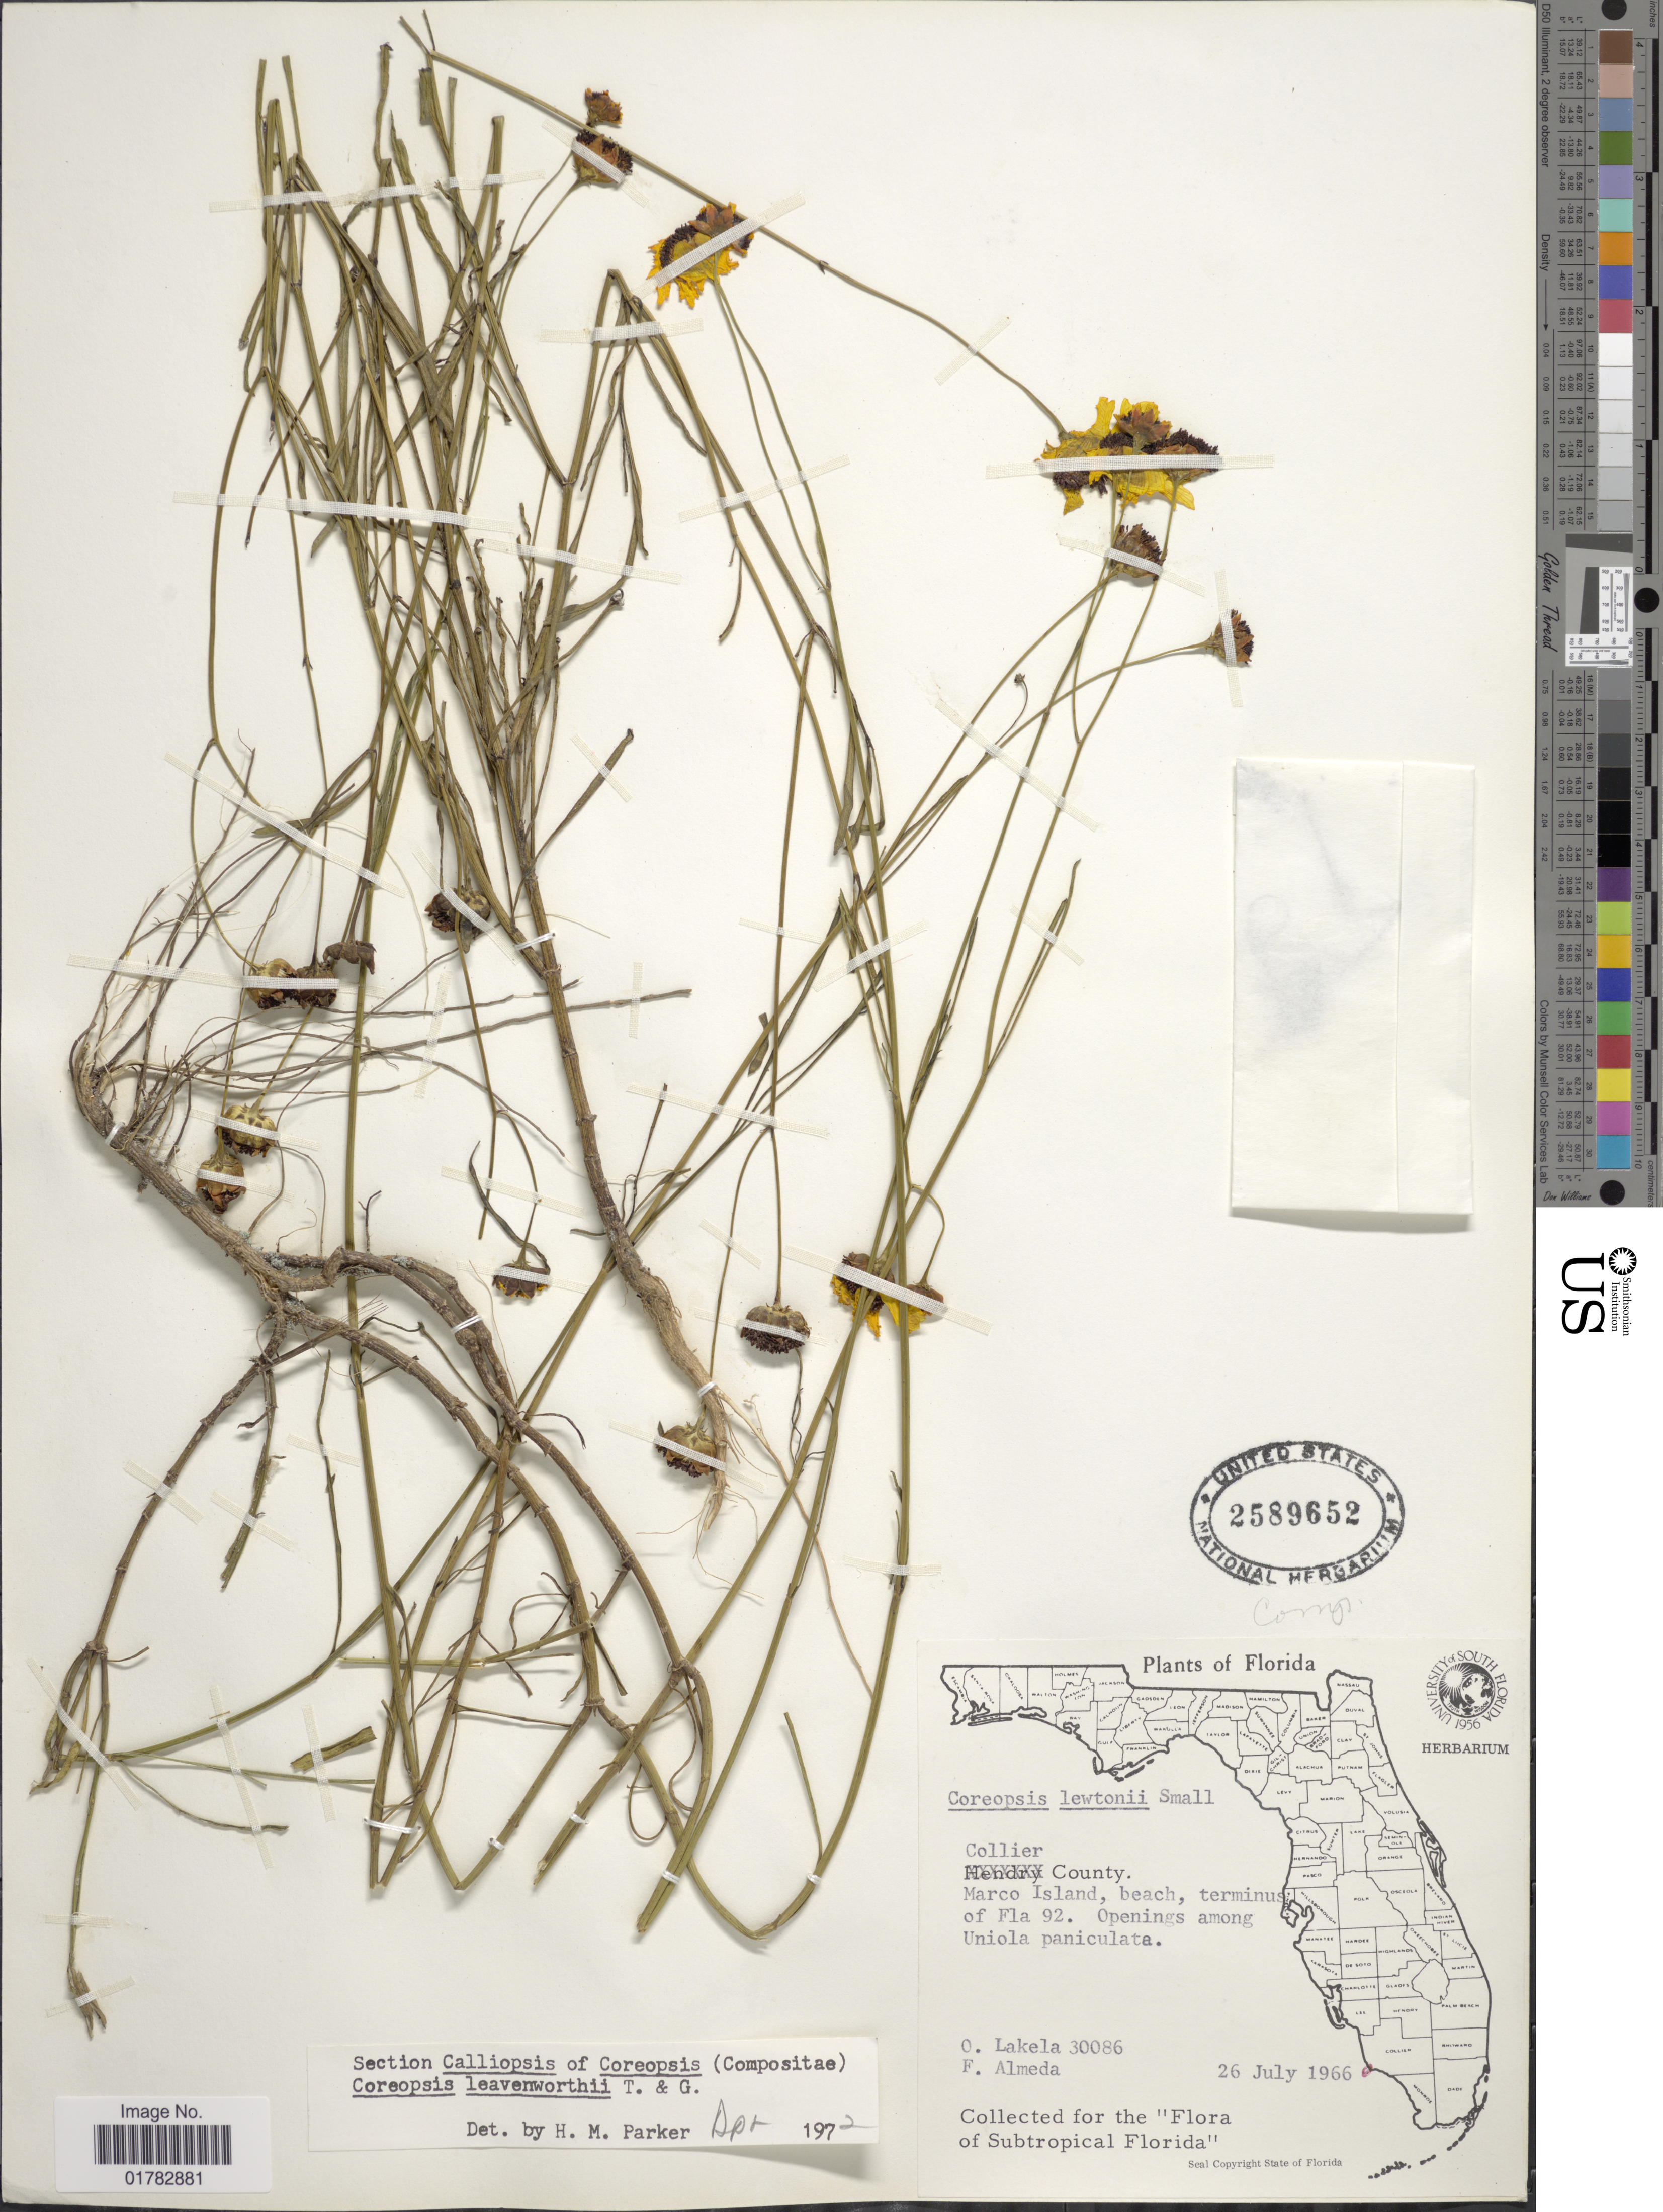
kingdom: Plantae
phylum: Tracheophyta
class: Magnoliopsida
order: Asterales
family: Asteraceae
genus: Coreopsis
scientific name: Coreopsis leavenworthii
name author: Torr. & A. Gray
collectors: O. Lakela & F. Almeda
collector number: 30086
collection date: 1966-07-26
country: United States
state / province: Florida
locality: Collier County, Marco Island, beach, terminus of Fla. 92, openings among Uniola paniculata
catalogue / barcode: US 2589652